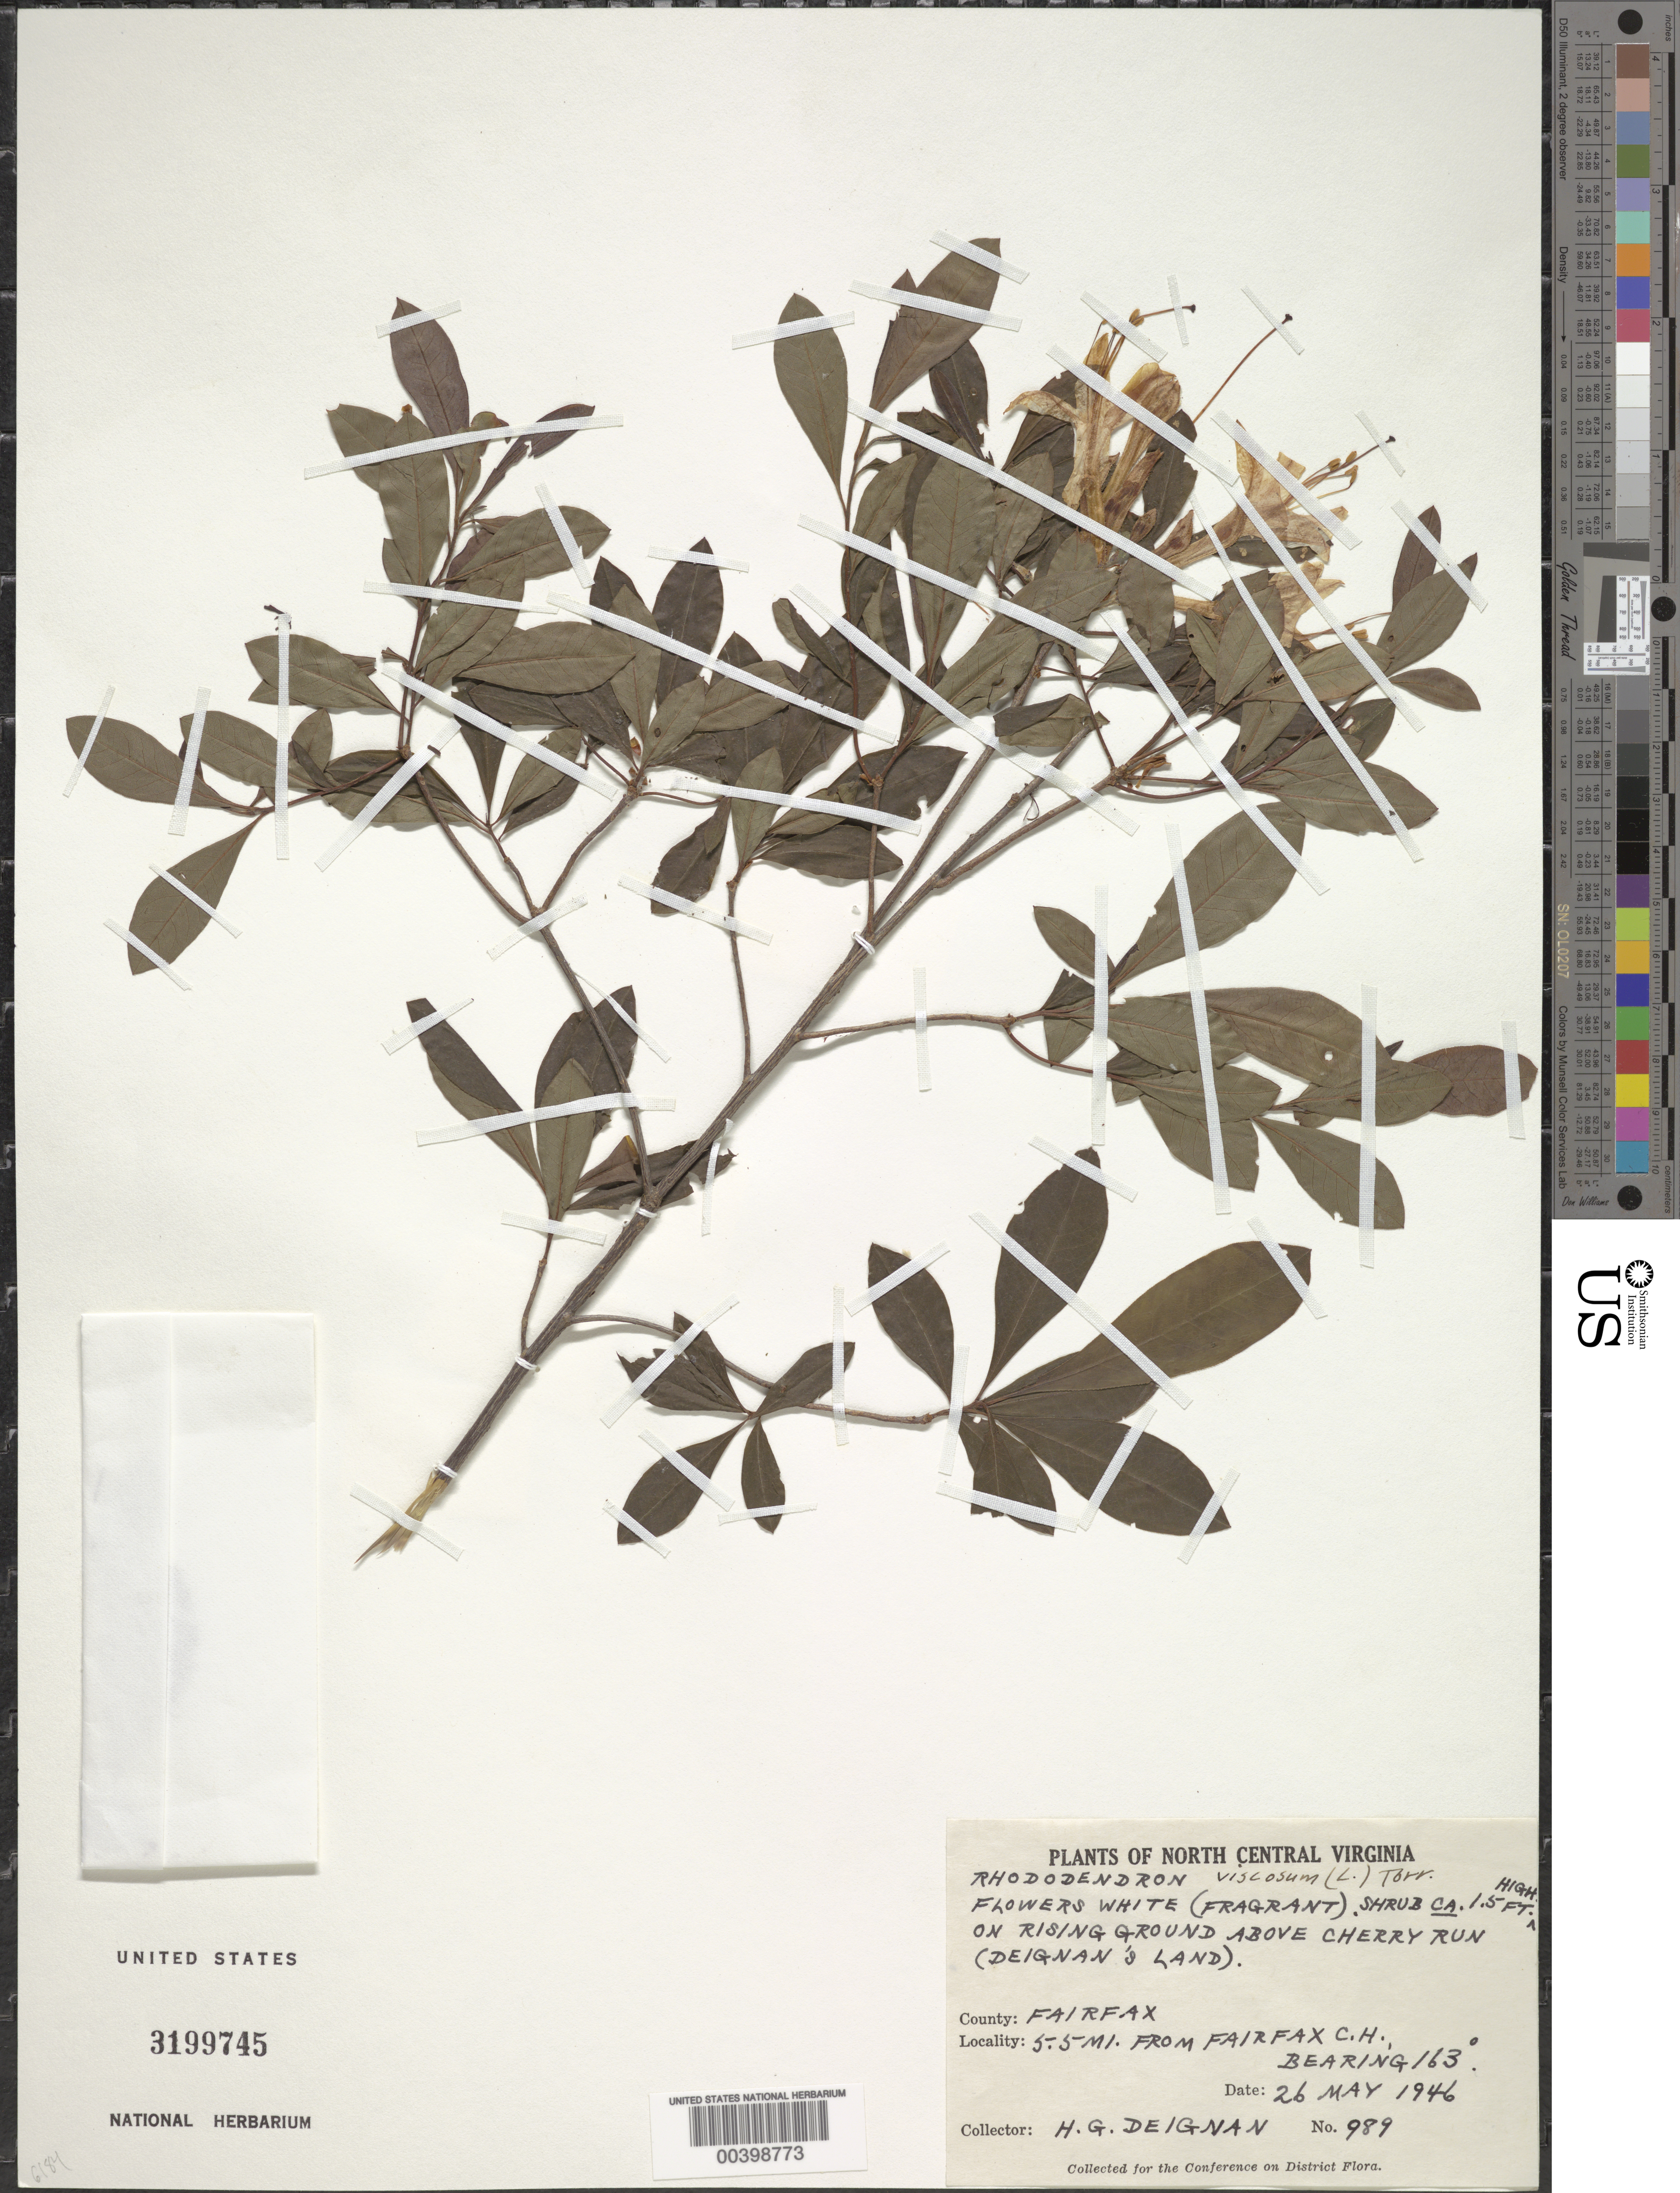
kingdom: Plantae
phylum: Tracheophyta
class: Magnoliopsida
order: Ericales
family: Ericaceae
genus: Rhododendron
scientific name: Rhododendron viscosum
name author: (L.) Torr.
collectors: H. Deignan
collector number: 989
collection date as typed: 26 May 1946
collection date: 1946-05-26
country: United States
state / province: Virginia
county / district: Fairfax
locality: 5.5 Mi from Fairfax County Court House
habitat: On rising ground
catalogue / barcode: US 3199745